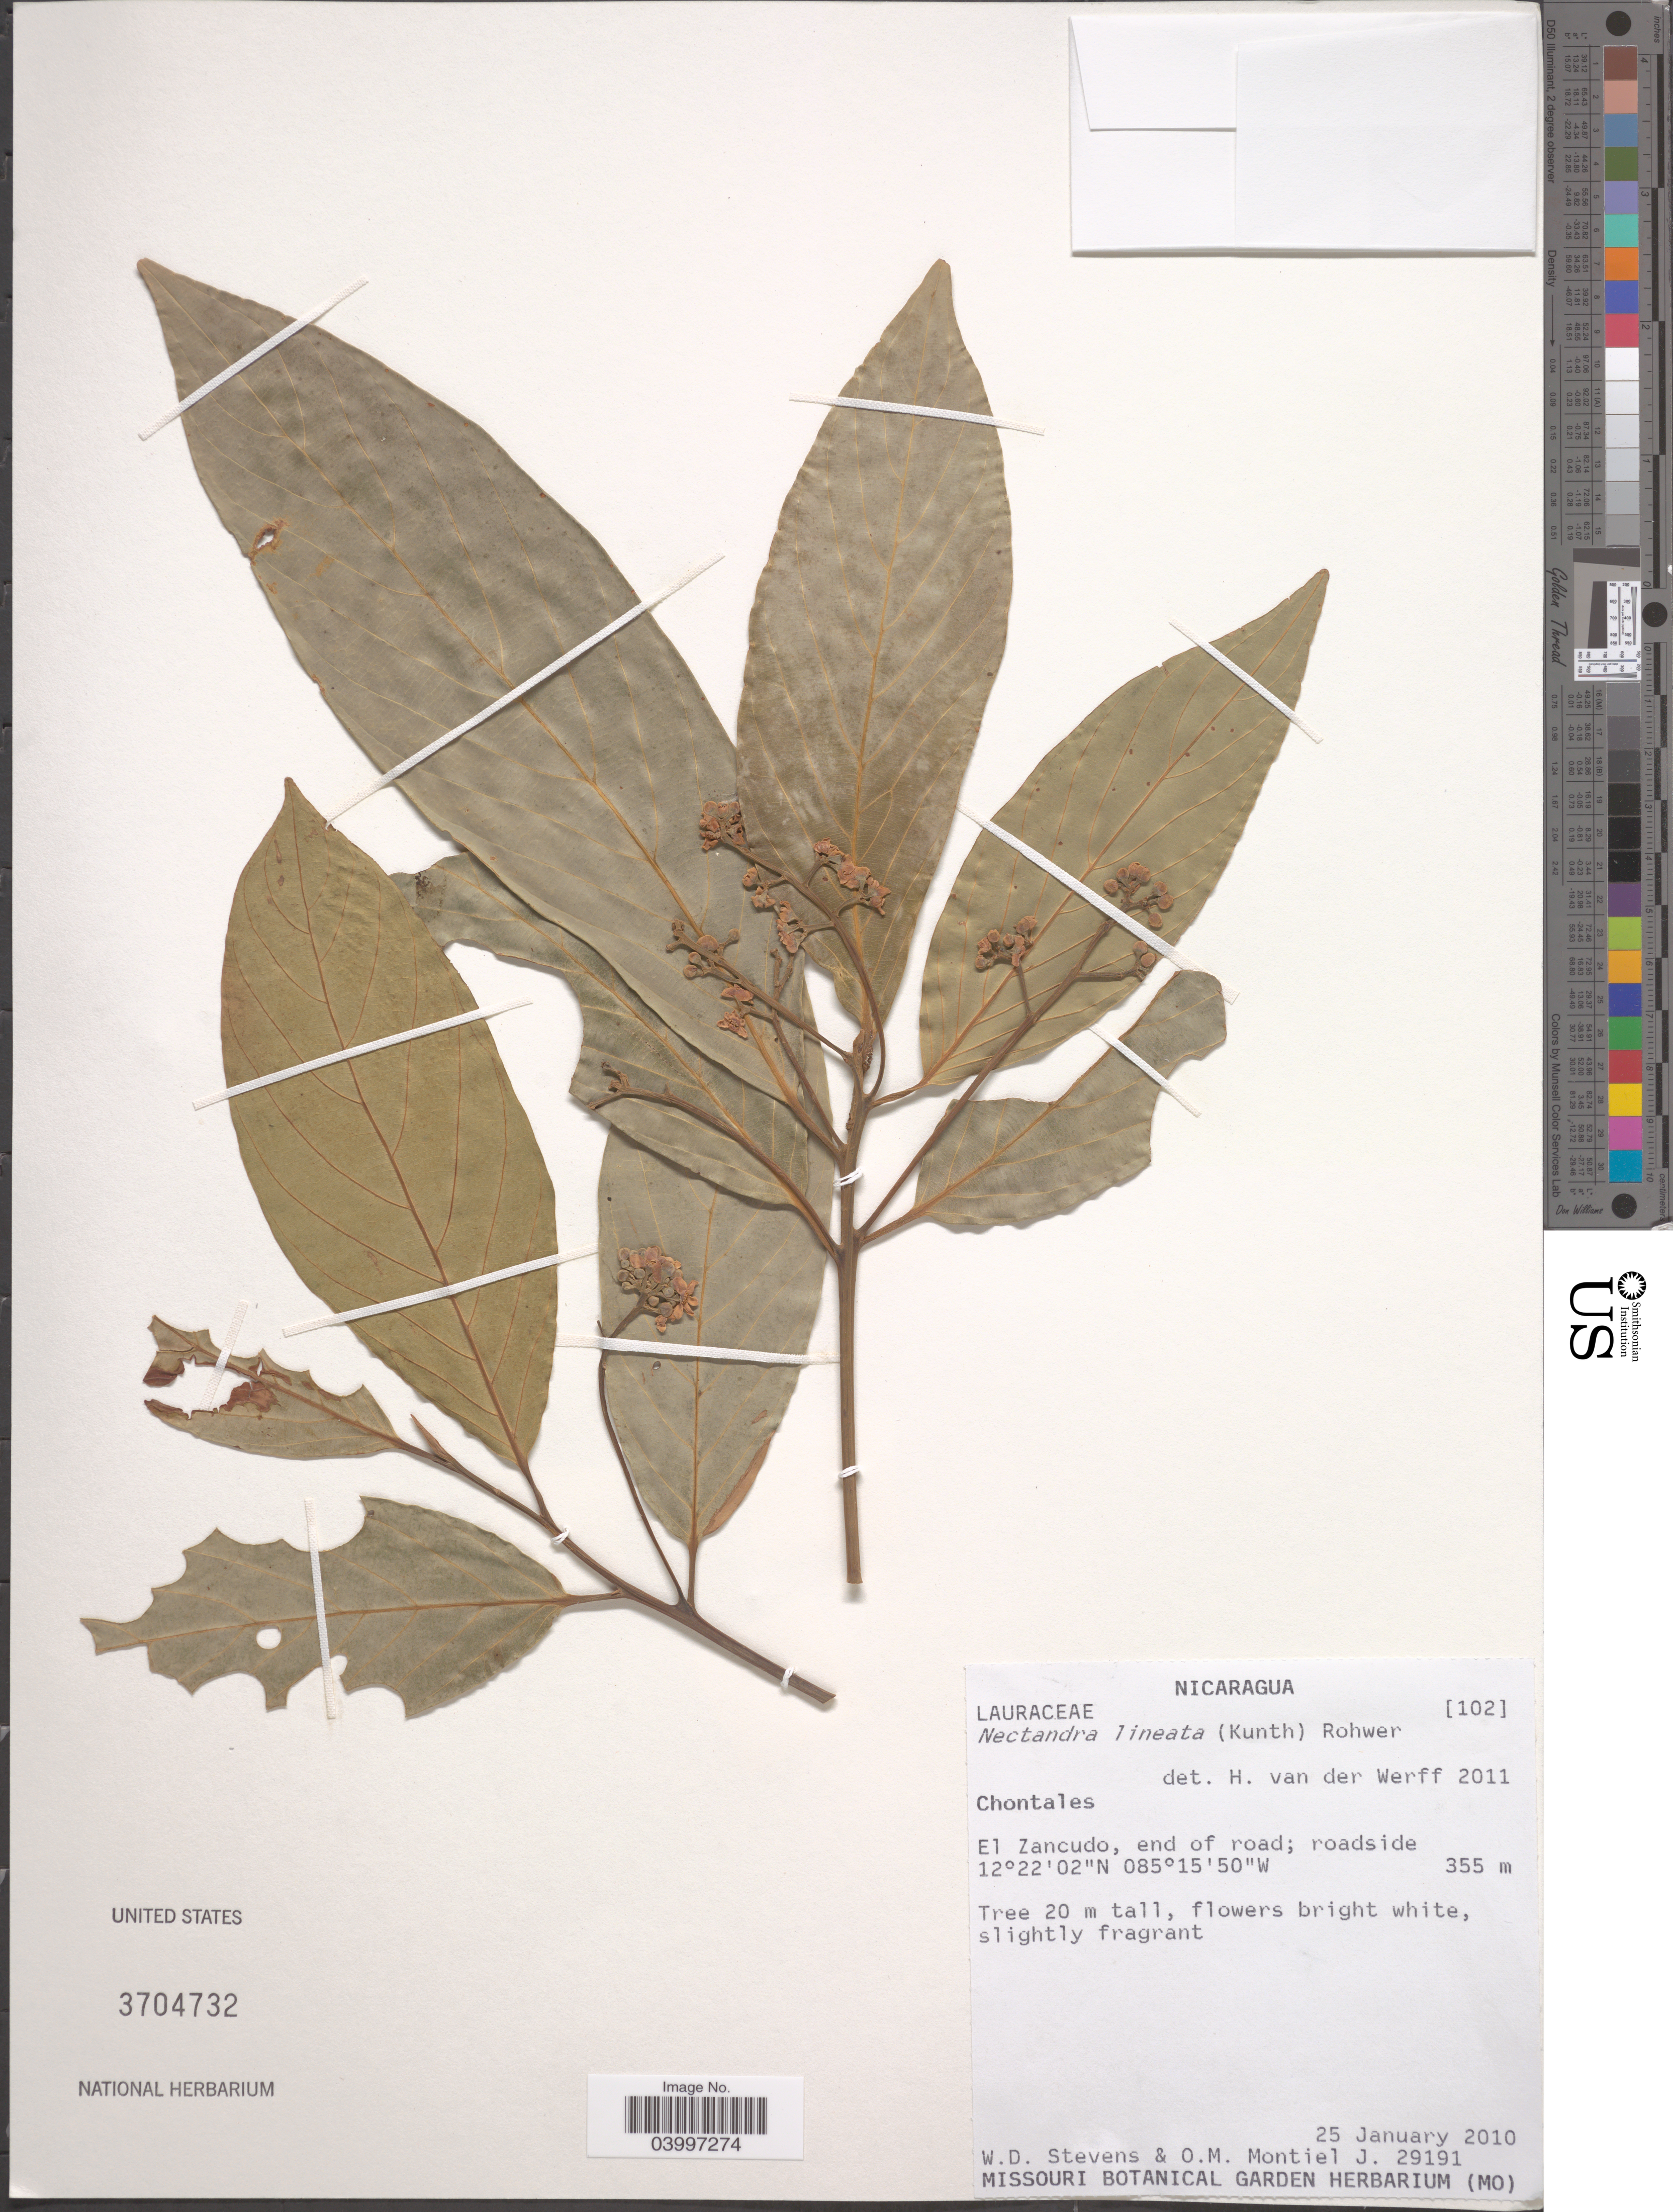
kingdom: Plantae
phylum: Tracheophyta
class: Magnoliopsida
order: Laurales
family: Lauraceae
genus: Nectandra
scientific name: Nectandra lineata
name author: (Kunth) Rohwer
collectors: W. D. Stevens & O. Montiel J.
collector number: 29191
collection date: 2010-01-25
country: Nicaragua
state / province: Chontales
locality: El Zancudo, end of road; roadside.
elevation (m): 355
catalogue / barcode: US 3704732